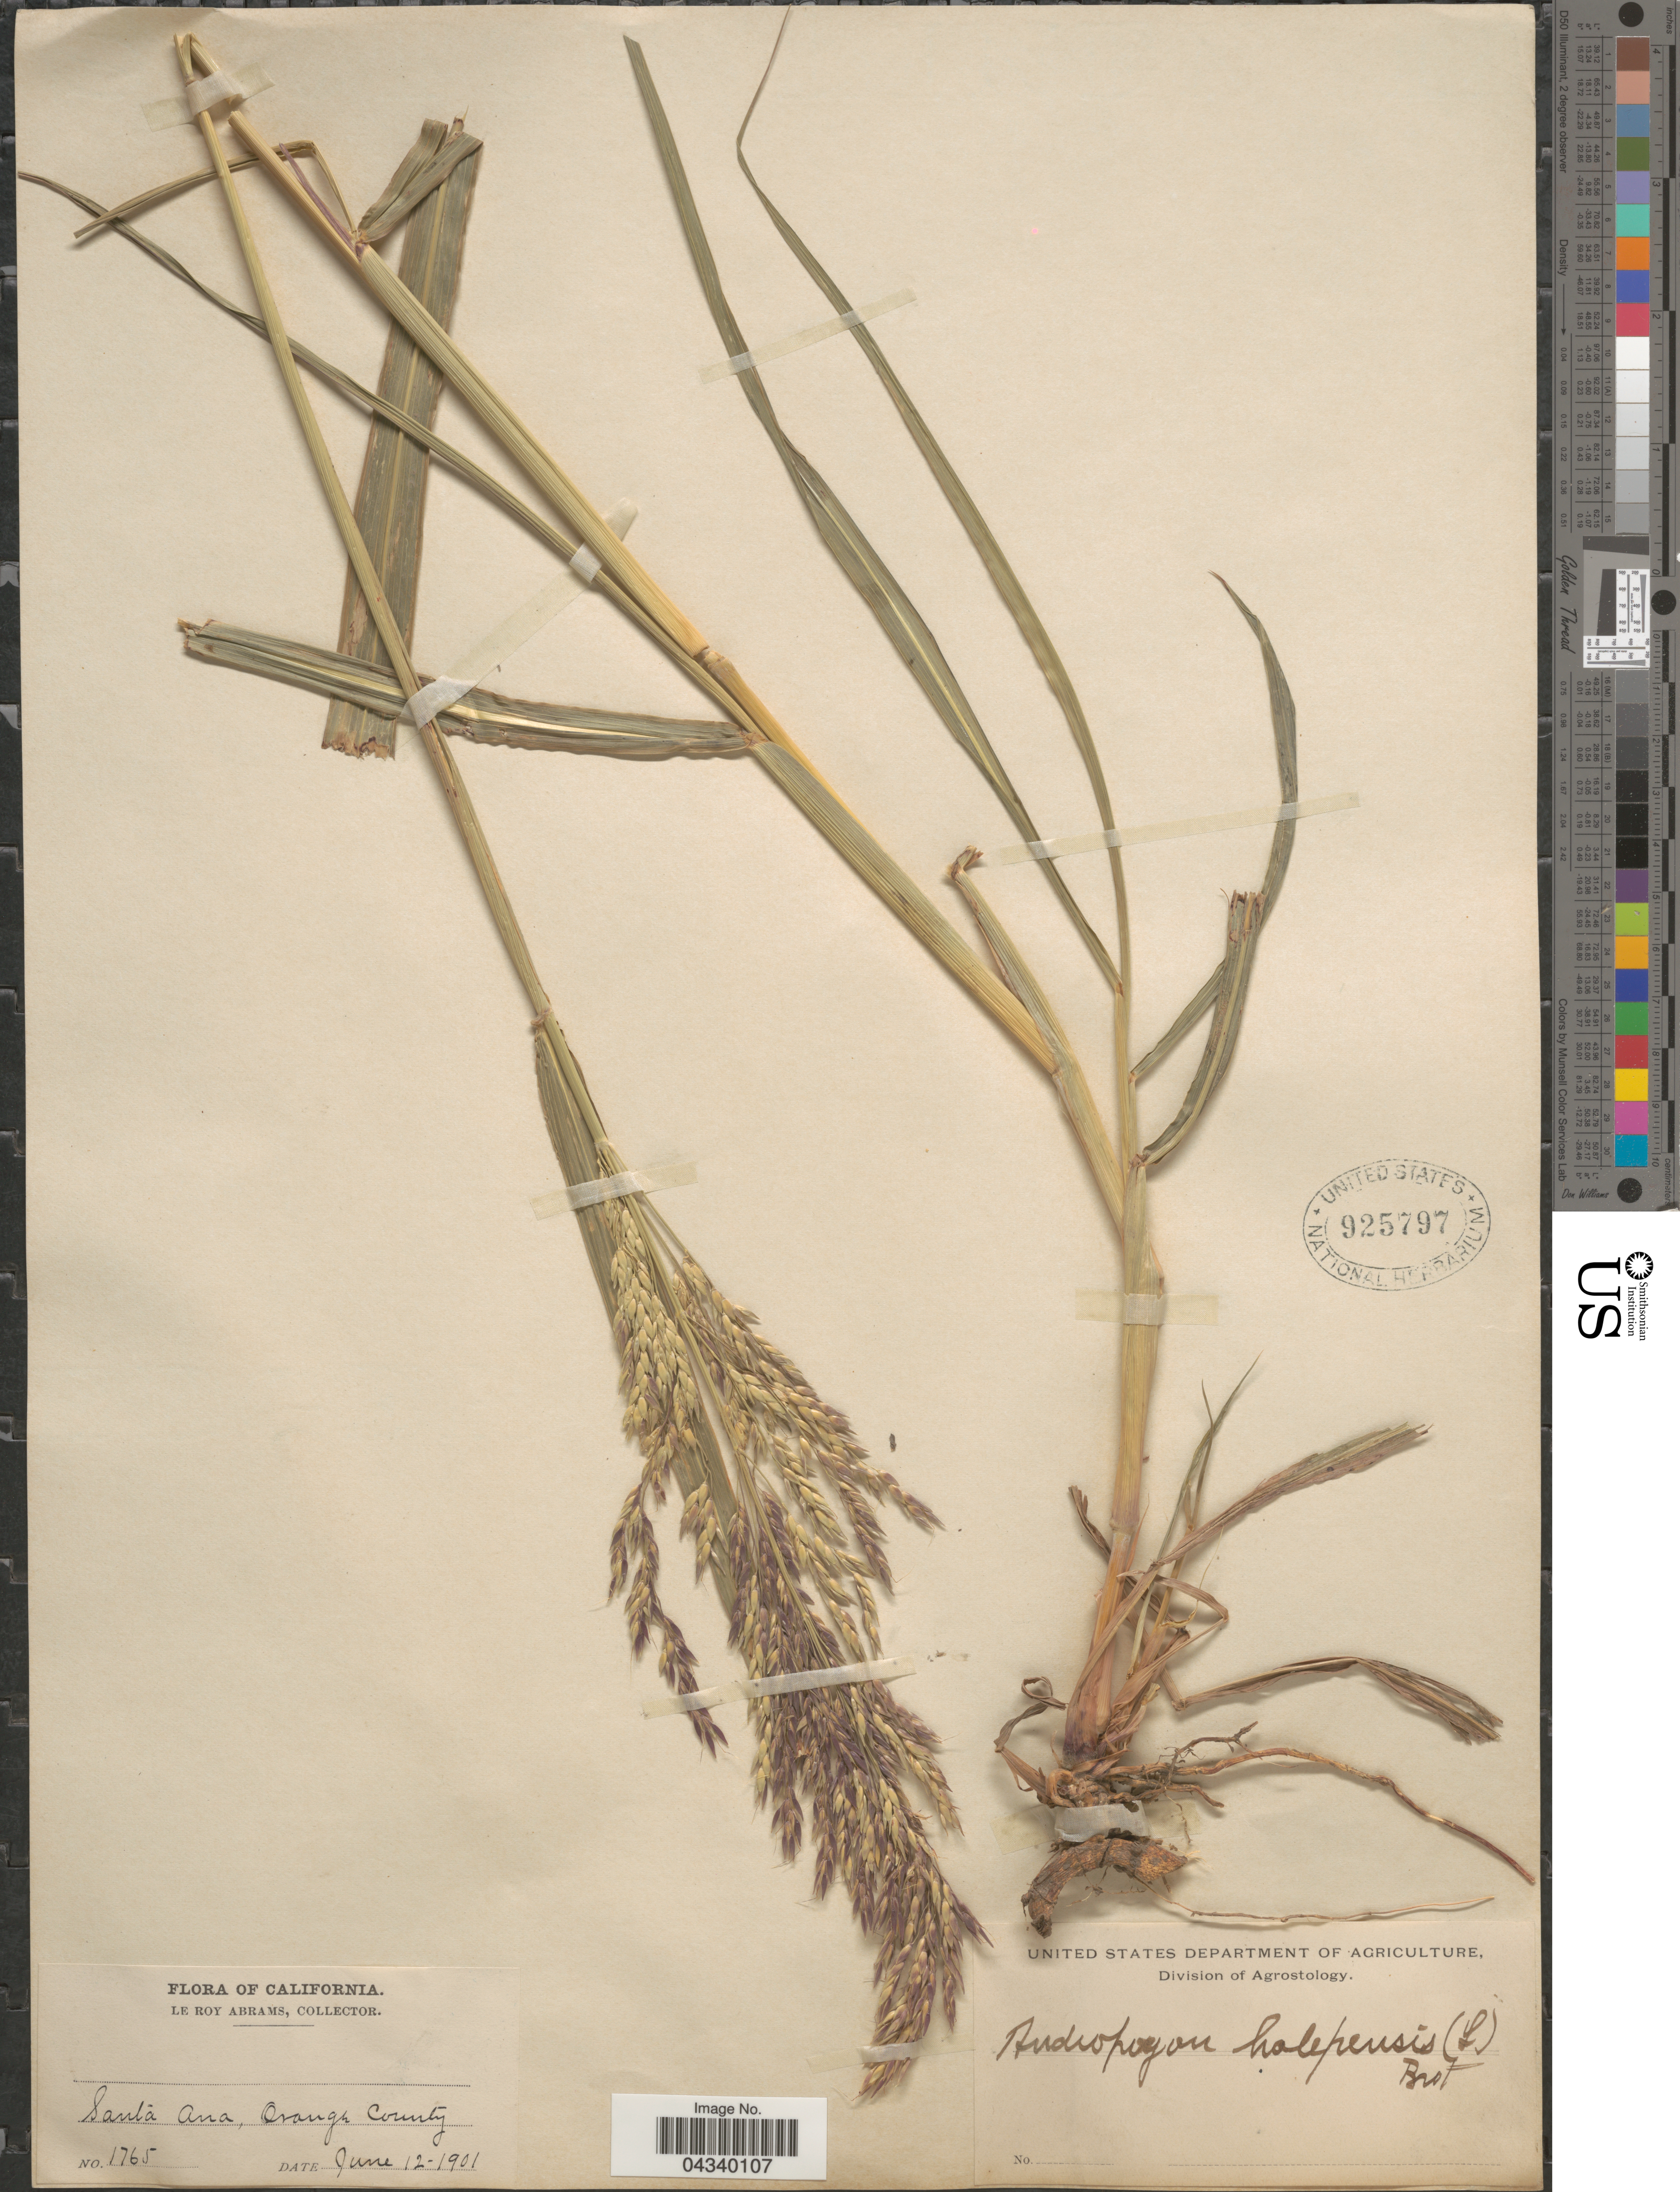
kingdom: Plantae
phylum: Tracheophyta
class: Liliopsida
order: Poales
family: Poaceae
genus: Sorghum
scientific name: Sorghum halepense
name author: (L.) Pers.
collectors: L. Abrams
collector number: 1765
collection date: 1901-06-12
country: United States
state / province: California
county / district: Orange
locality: Santa Ana, Orange County.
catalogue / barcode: US 925797